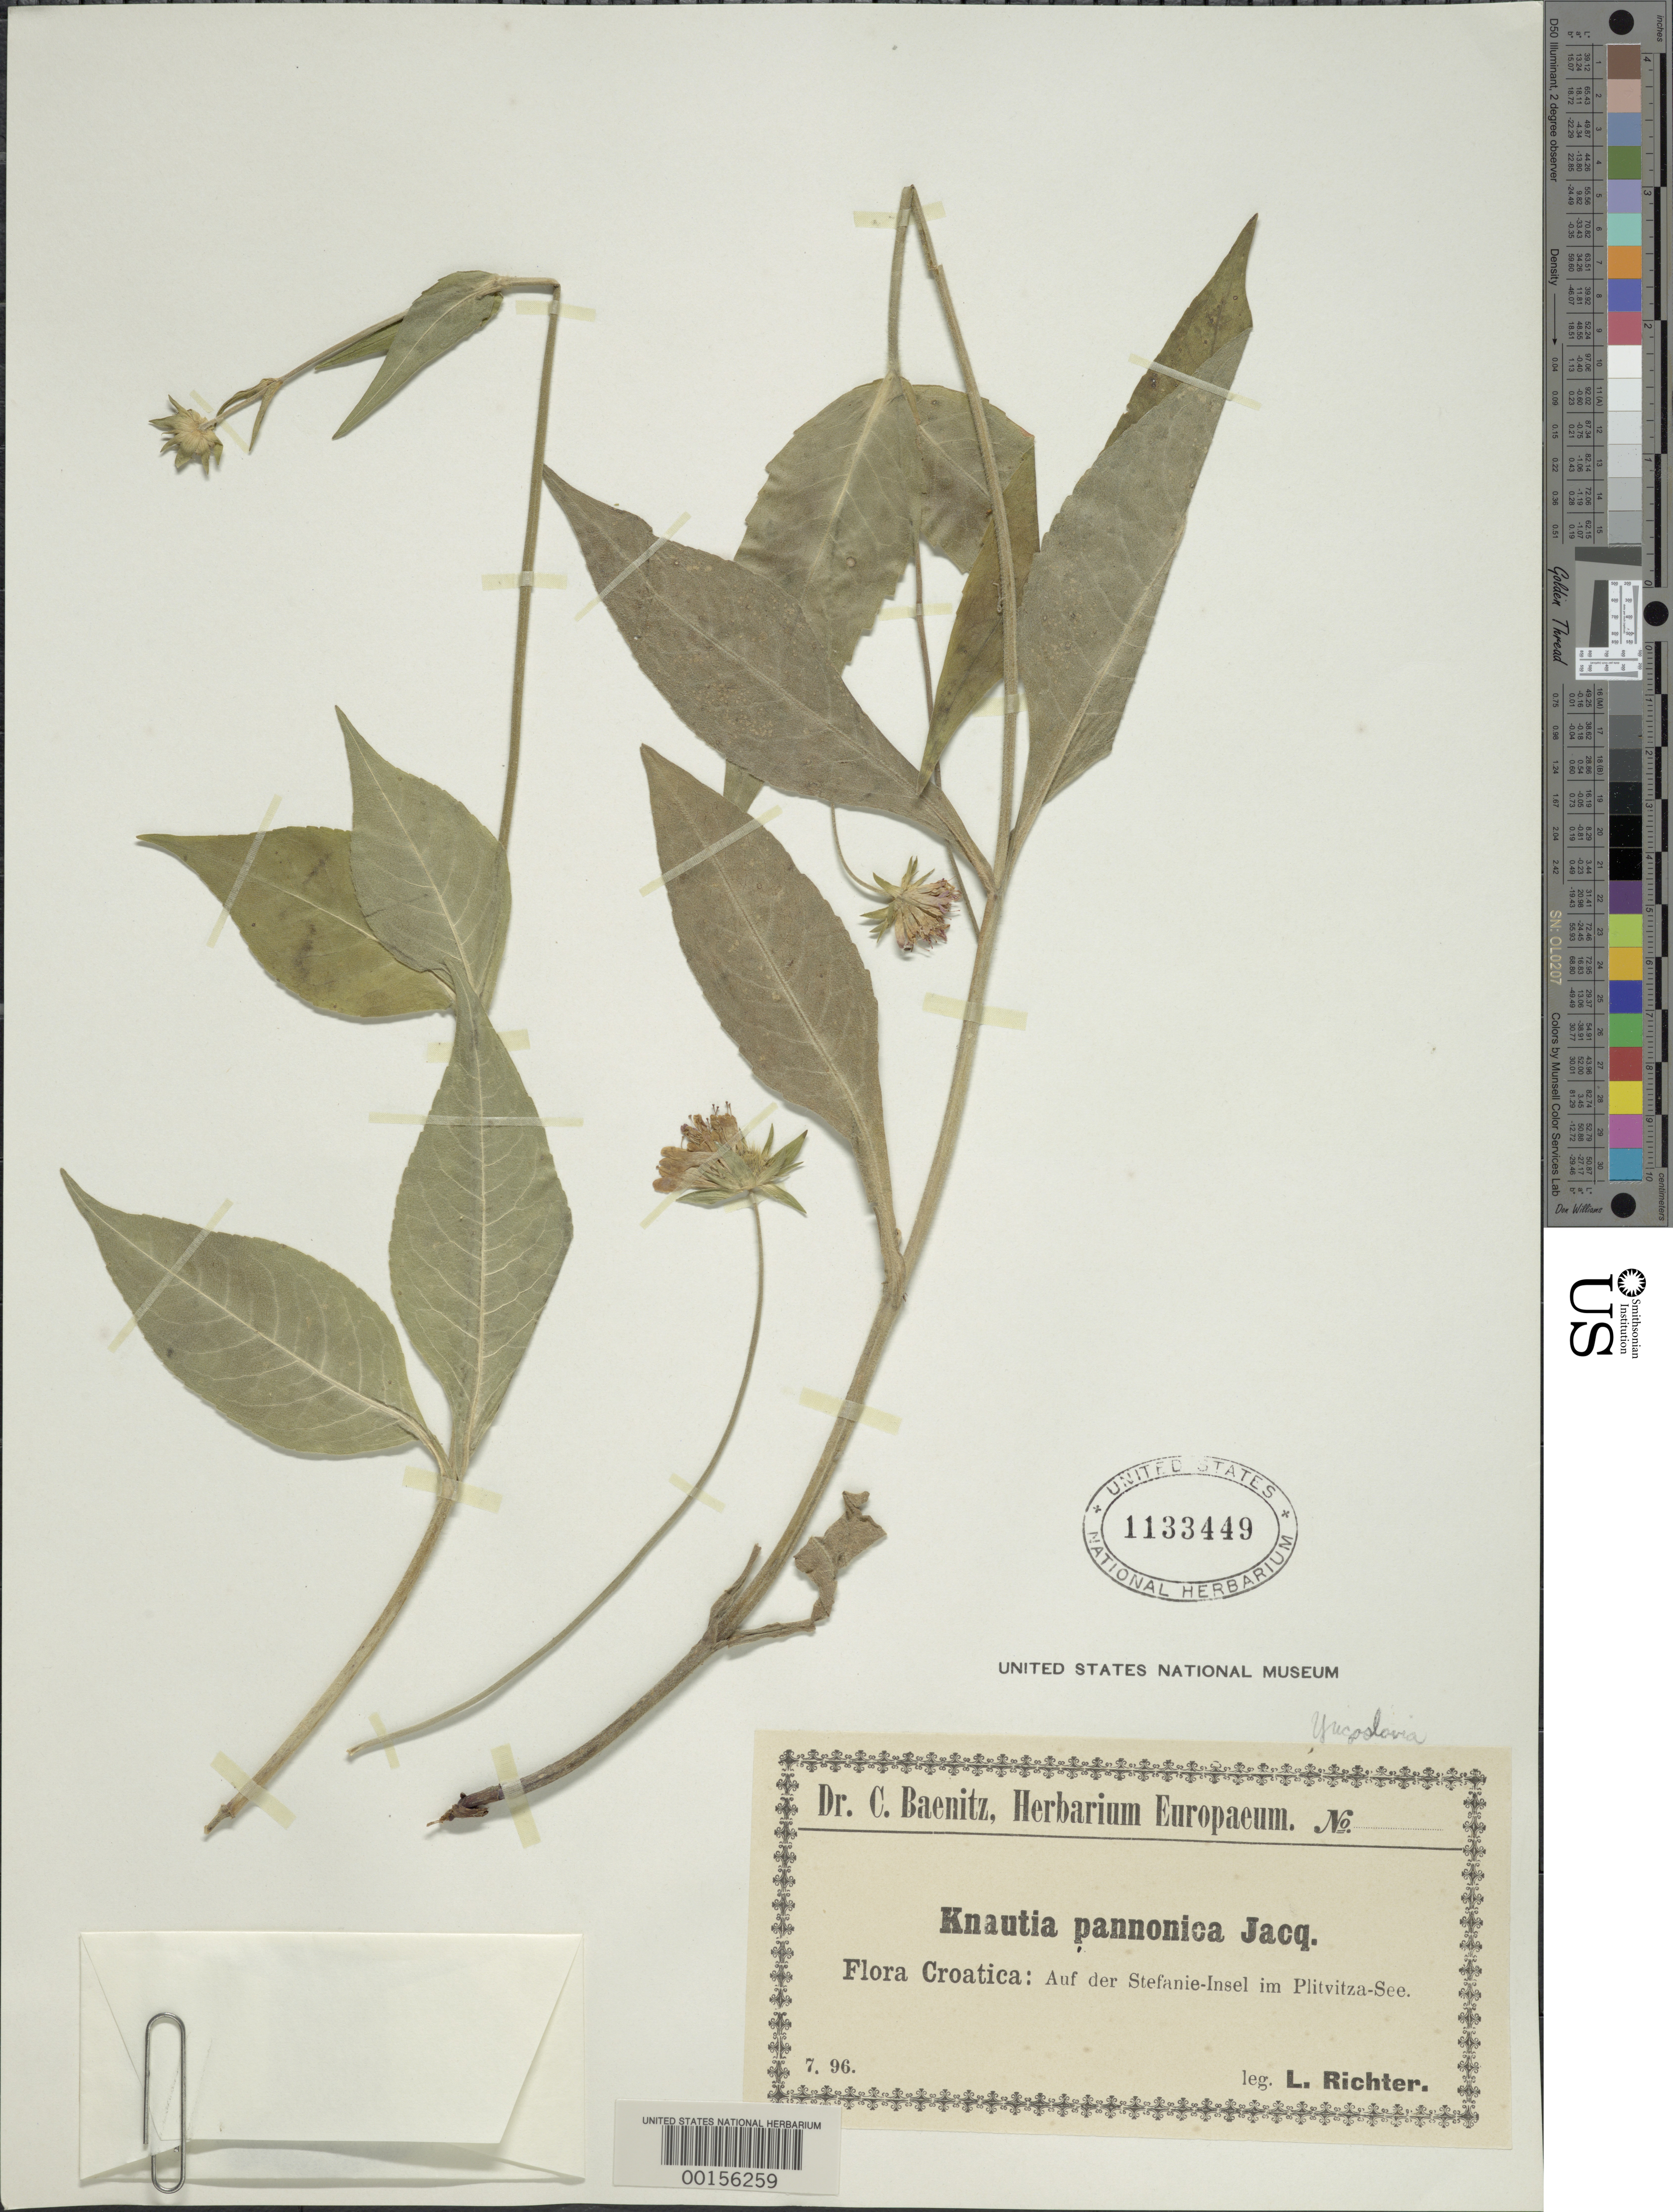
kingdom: Plantae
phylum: Tracheophyta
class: Magnoliopsida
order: Dipsacales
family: Caprifoliaceae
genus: Knautia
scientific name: Knautia pannonica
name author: Herner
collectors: L. Richter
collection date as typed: Jul 1896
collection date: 1896-07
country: Croatia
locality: Croatica, Stefanie-Insel im Plitvitza-See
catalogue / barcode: US 1133449